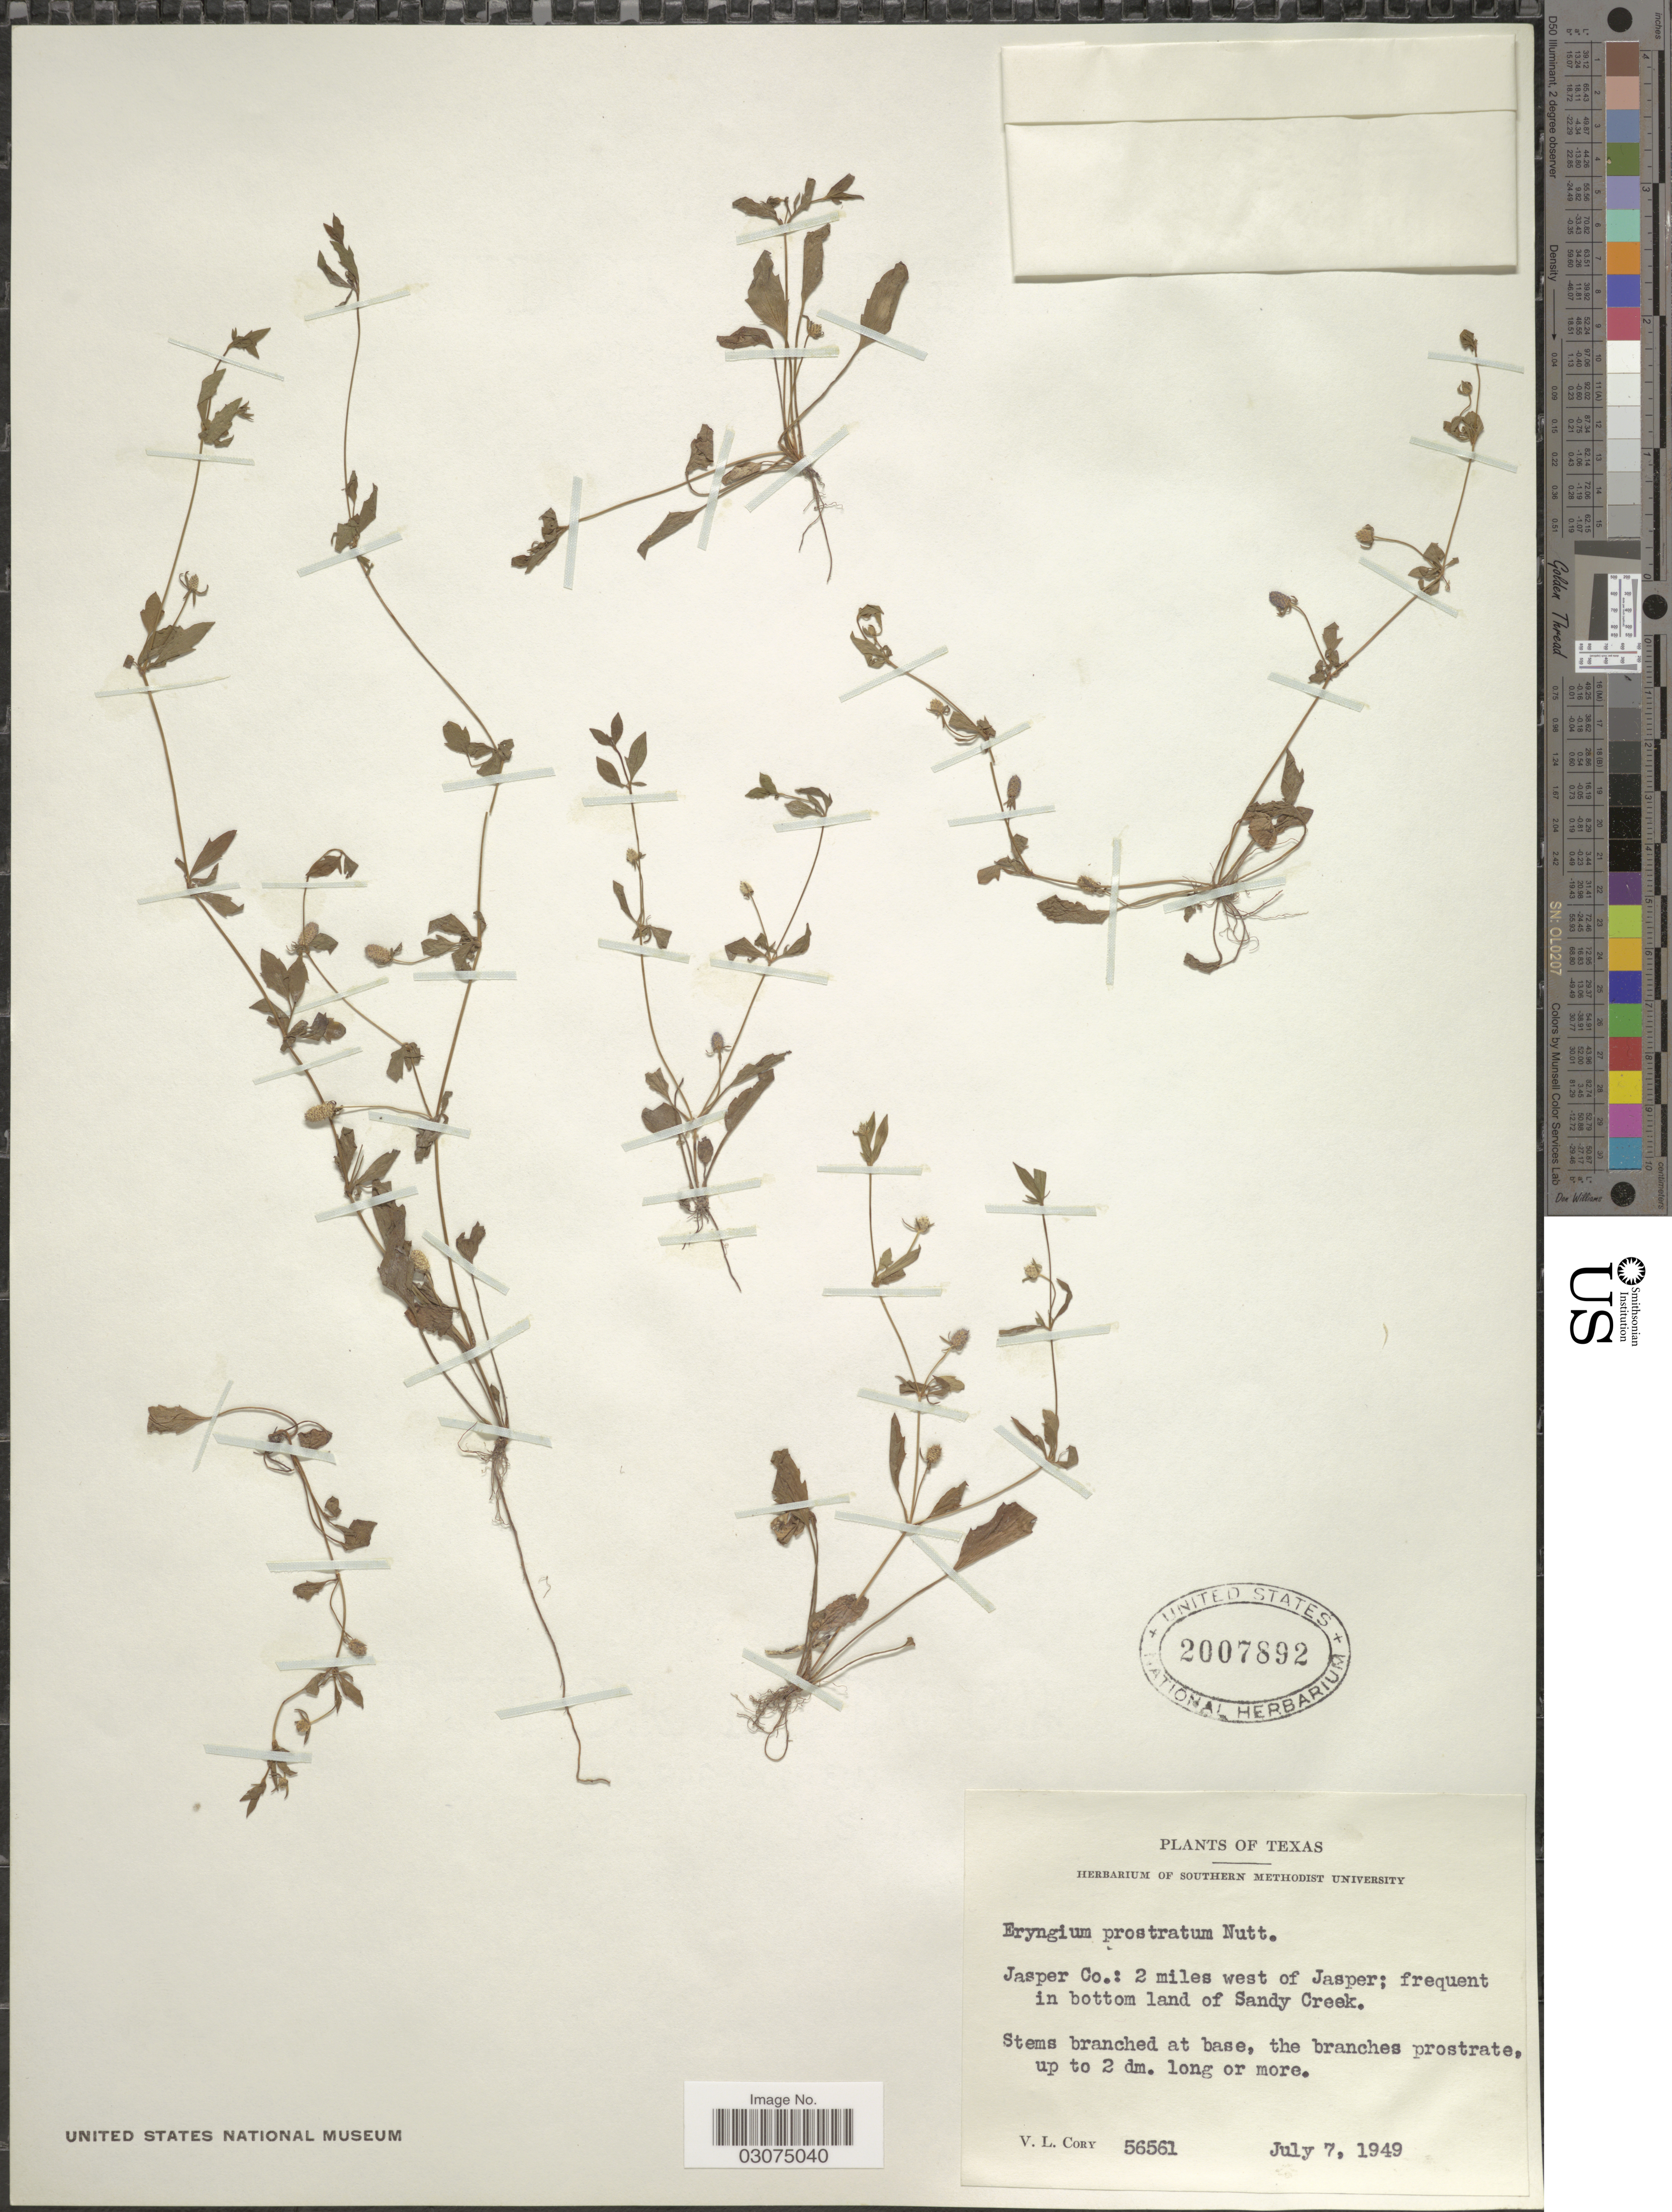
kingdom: Plantae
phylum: Tracheophyta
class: Magnoliopsida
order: Apiales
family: Apiaceae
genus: Eryngium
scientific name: Eryngium prostratum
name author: Nutt. ex DC.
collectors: V. Cory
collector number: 56551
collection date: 1949-07-07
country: United States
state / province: Texas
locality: Jasper Co.: 2 miles west of Jasper; frequent in bottom land of Sandy Creek.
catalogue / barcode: US 2007892